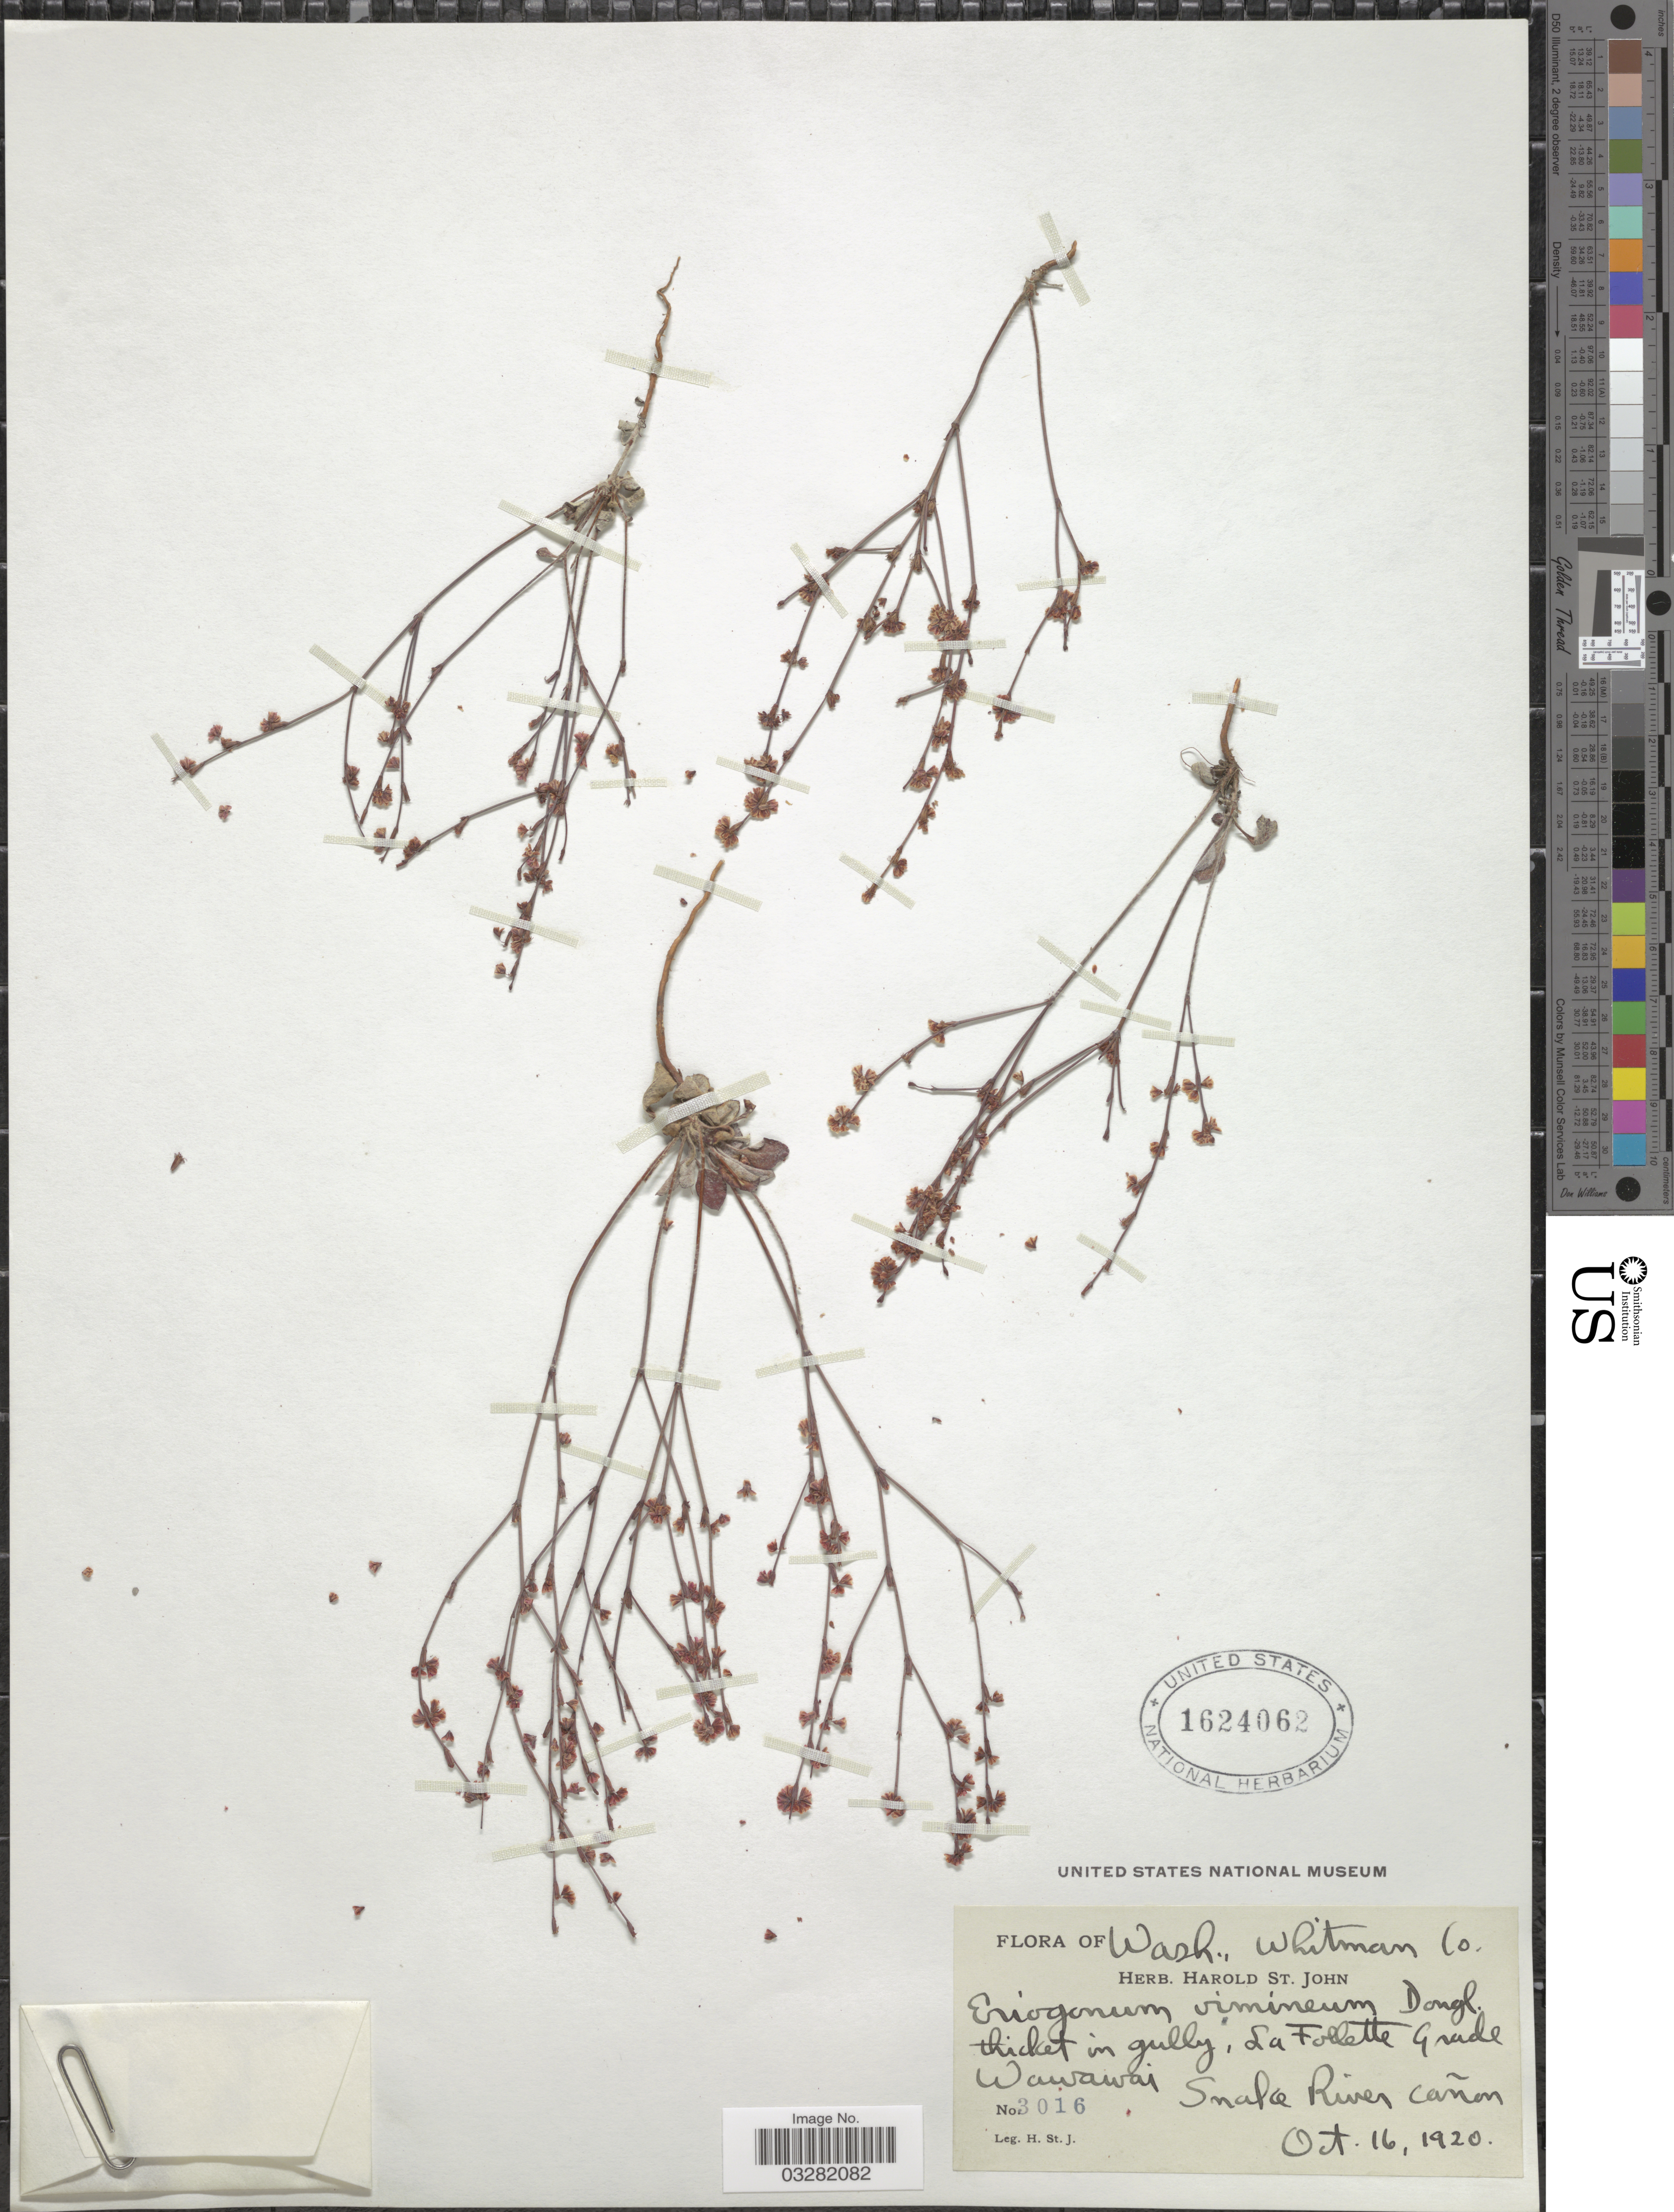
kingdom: Plantae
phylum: Tracheophyta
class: Magnoliopsida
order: Caryophyllales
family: Polygonaceae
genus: Eriogonum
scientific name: Eriogonum vimineum var. vimineum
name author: Douglas ex Benth.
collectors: H. St. John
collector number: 3016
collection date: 1920-10-16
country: United States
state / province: Washington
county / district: Whitman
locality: Whitman Co. La Follette Grade Wawawai Snake River Cañon.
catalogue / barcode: US 1624062